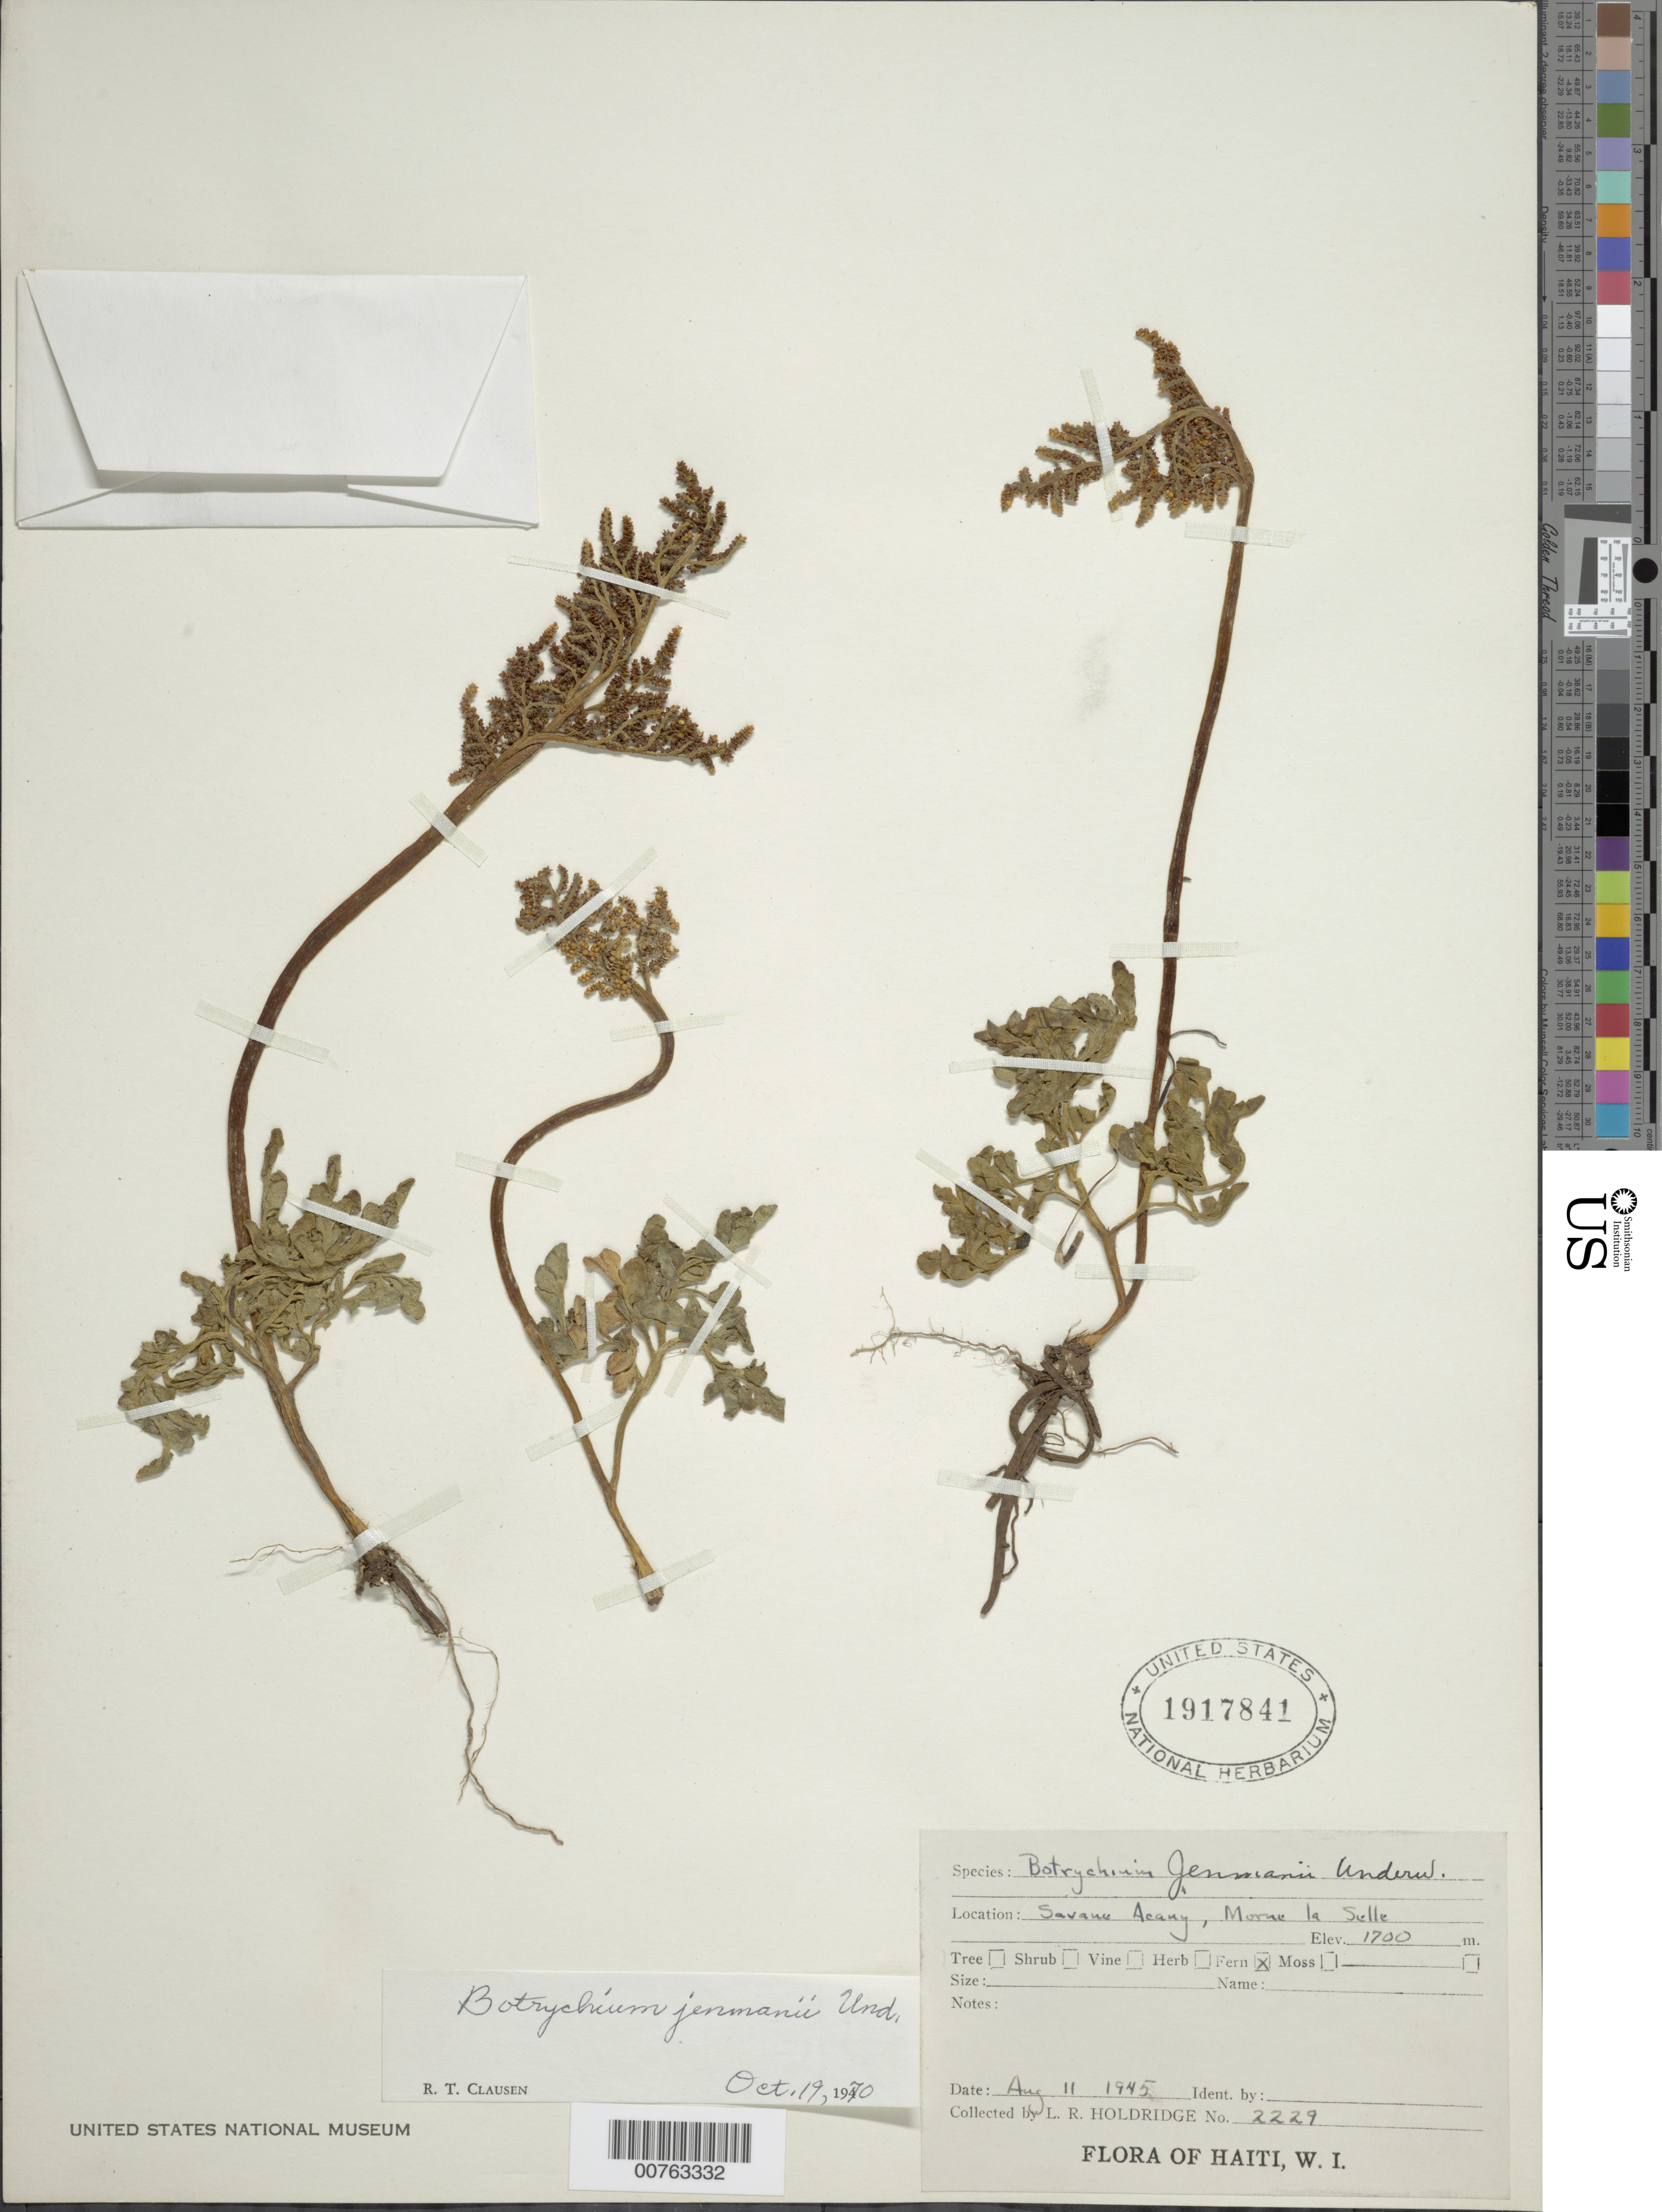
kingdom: Plantae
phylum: Tracheophyta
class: Polypodiopsida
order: Ophioglossales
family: Ophioglossaceae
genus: Botrychium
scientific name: Botrychium jenmanii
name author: Underw.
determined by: Clausen, R. T.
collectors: L. Holdridge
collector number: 2229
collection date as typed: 11 Aug 1945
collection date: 1945-08-11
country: Haiti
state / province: Ouest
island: Hispaniola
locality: Savana Acany, Morne la Selle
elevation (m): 1700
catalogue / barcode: US 1917841